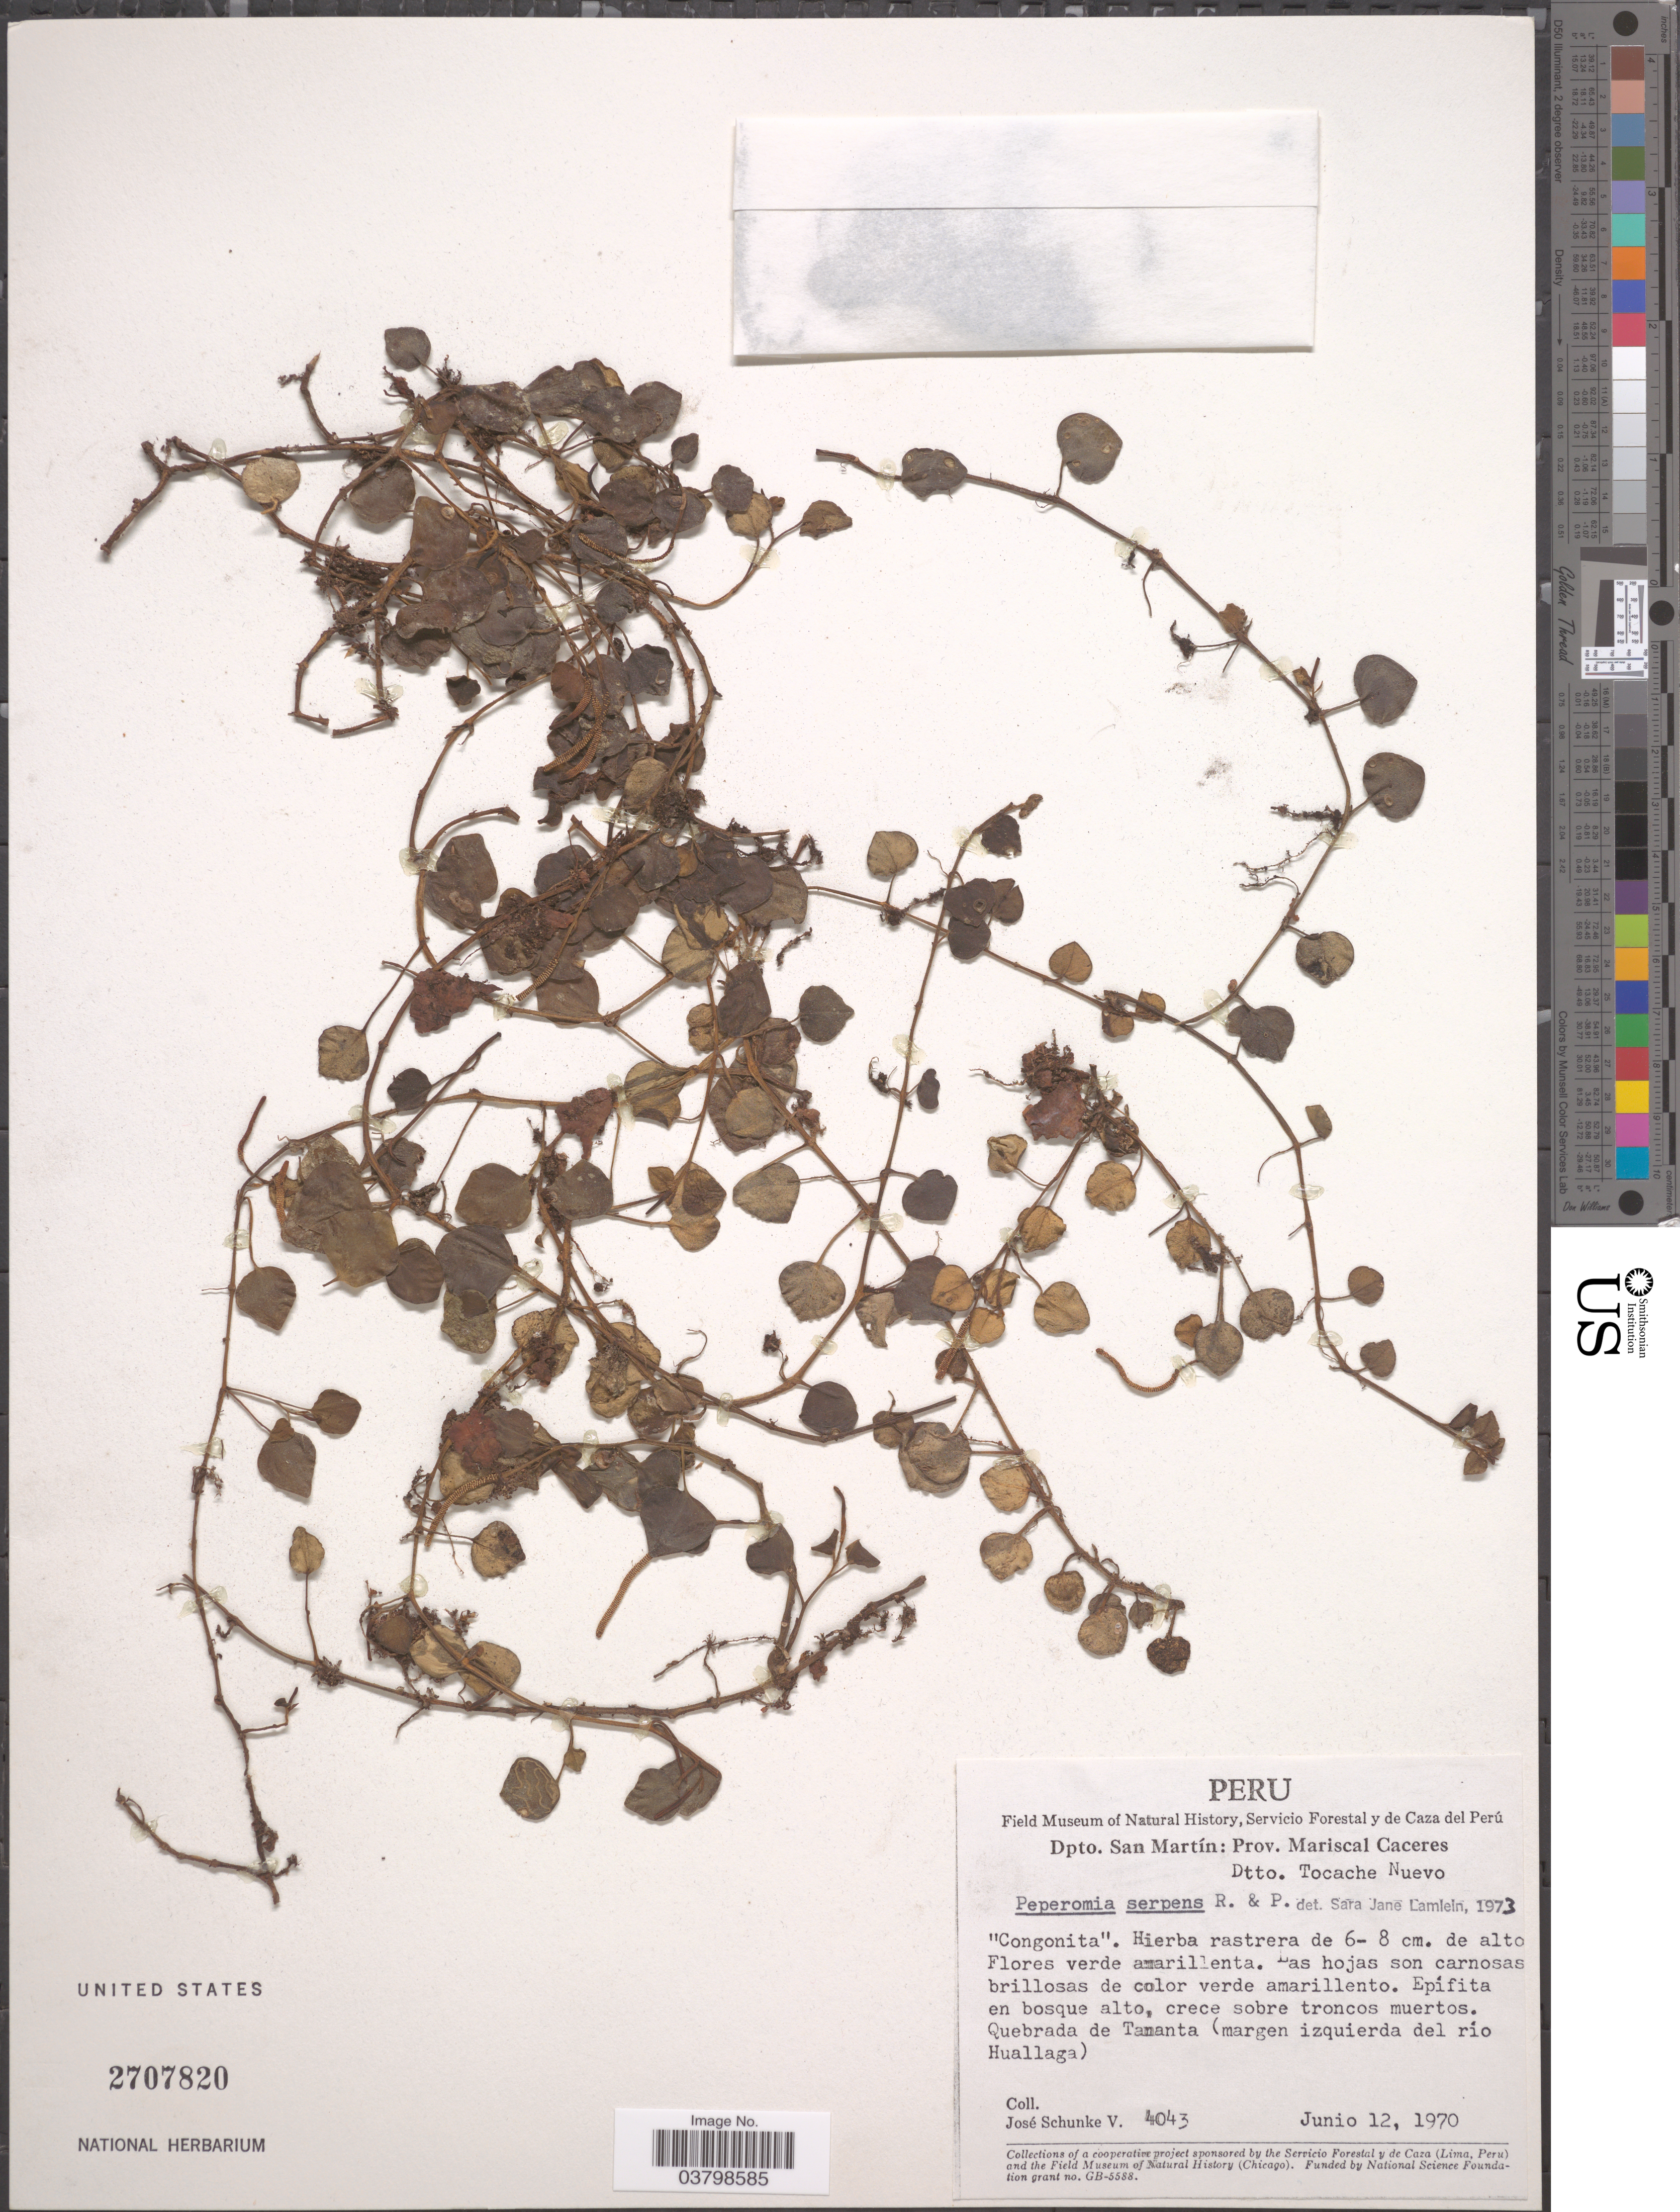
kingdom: Plantae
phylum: Tracheophyta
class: Magnoliopsida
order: Piperales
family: Piperaceae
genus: Peperomia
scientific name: Peperomia serpens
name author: (Sw.) Loudon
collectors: J. Schunke Vigo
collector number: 4043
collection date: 1970-06-12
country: Peru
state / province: San Martín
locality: Dpto. San Martín: Prov. Mariscal Caceres, Dtto. Tocache Nuevo. Quebrada de Tamanta (margen izquierda del río Huallaga).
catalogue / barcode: US 2707820